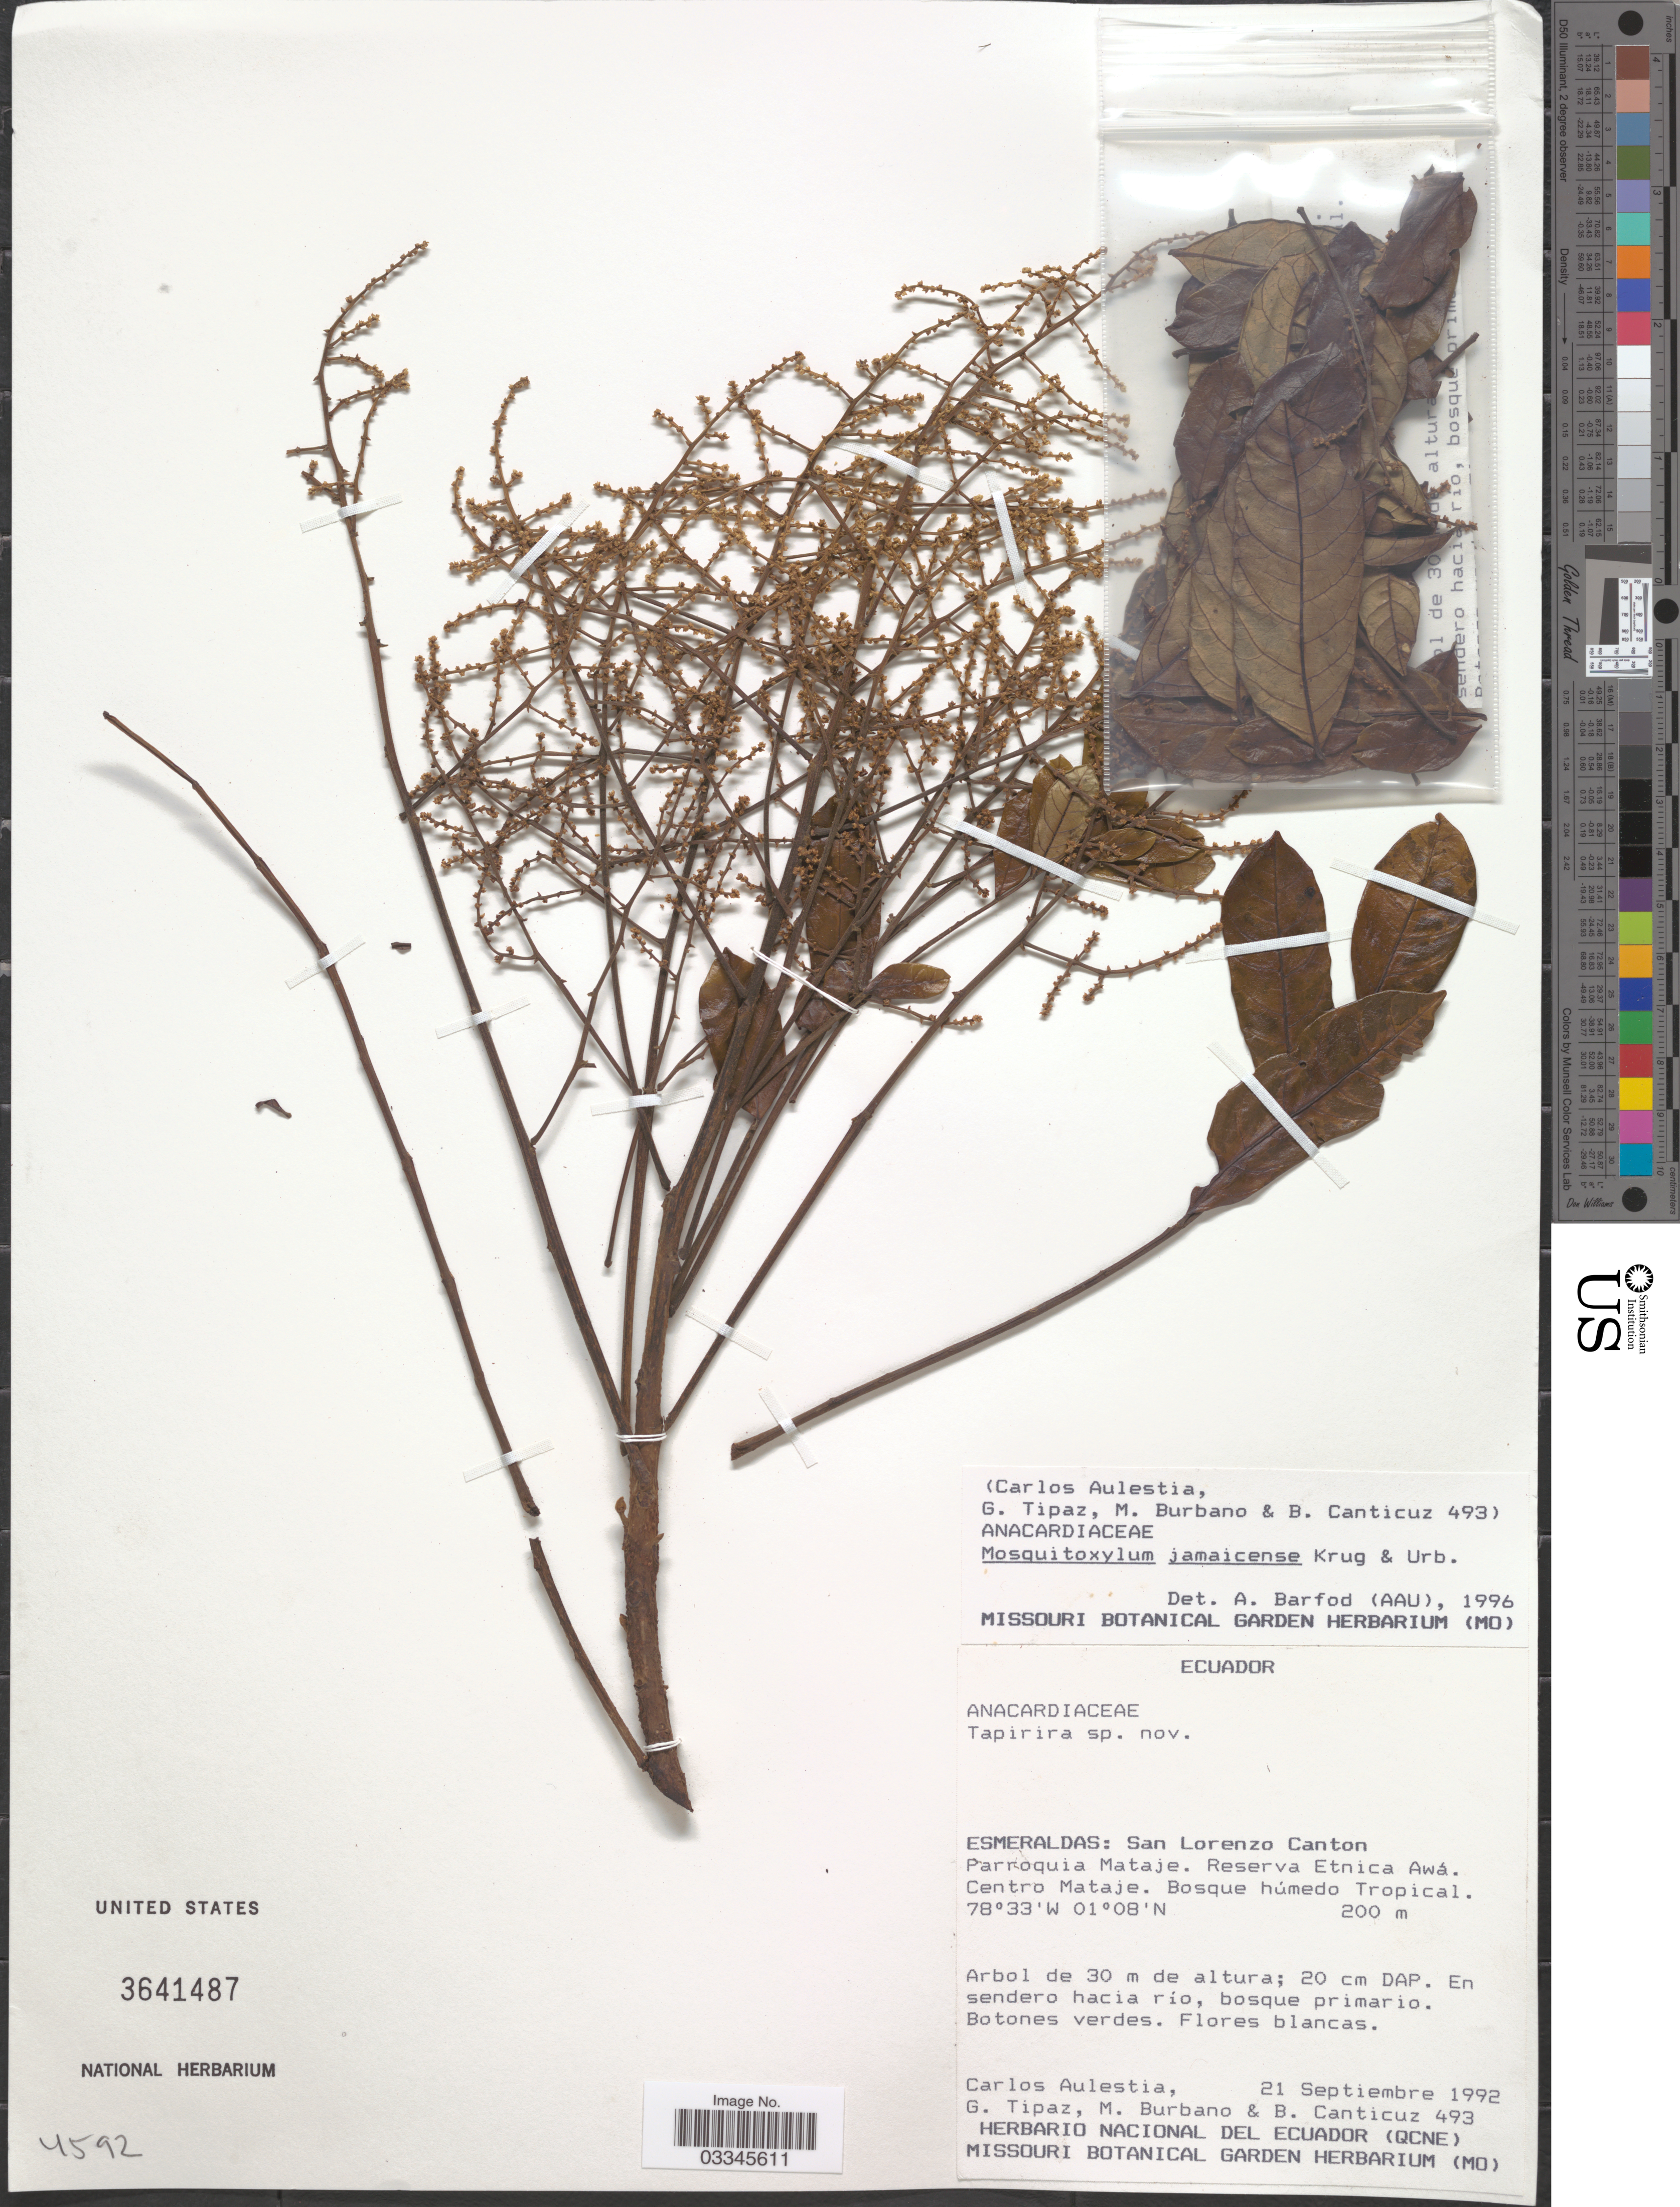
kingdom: Plantae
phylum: Tracheophyta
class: Magnoliopsida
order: Sapindales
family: Anacardiaceae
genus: Mosquitoxylum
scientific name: Mosquitoxylum jamaicense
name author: Krug & Urb.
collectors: C. Aulestia, G. Tipaz, M. Burbano & B. Canticuz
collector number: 493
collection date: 1992-09-21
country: Ecuador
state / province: Esmeraldas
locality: San Lorenzo Canton. Parroquia Mataje. Reserva Etnica Awá. Centro Mataje.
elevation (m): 200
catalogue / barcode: US 3641487